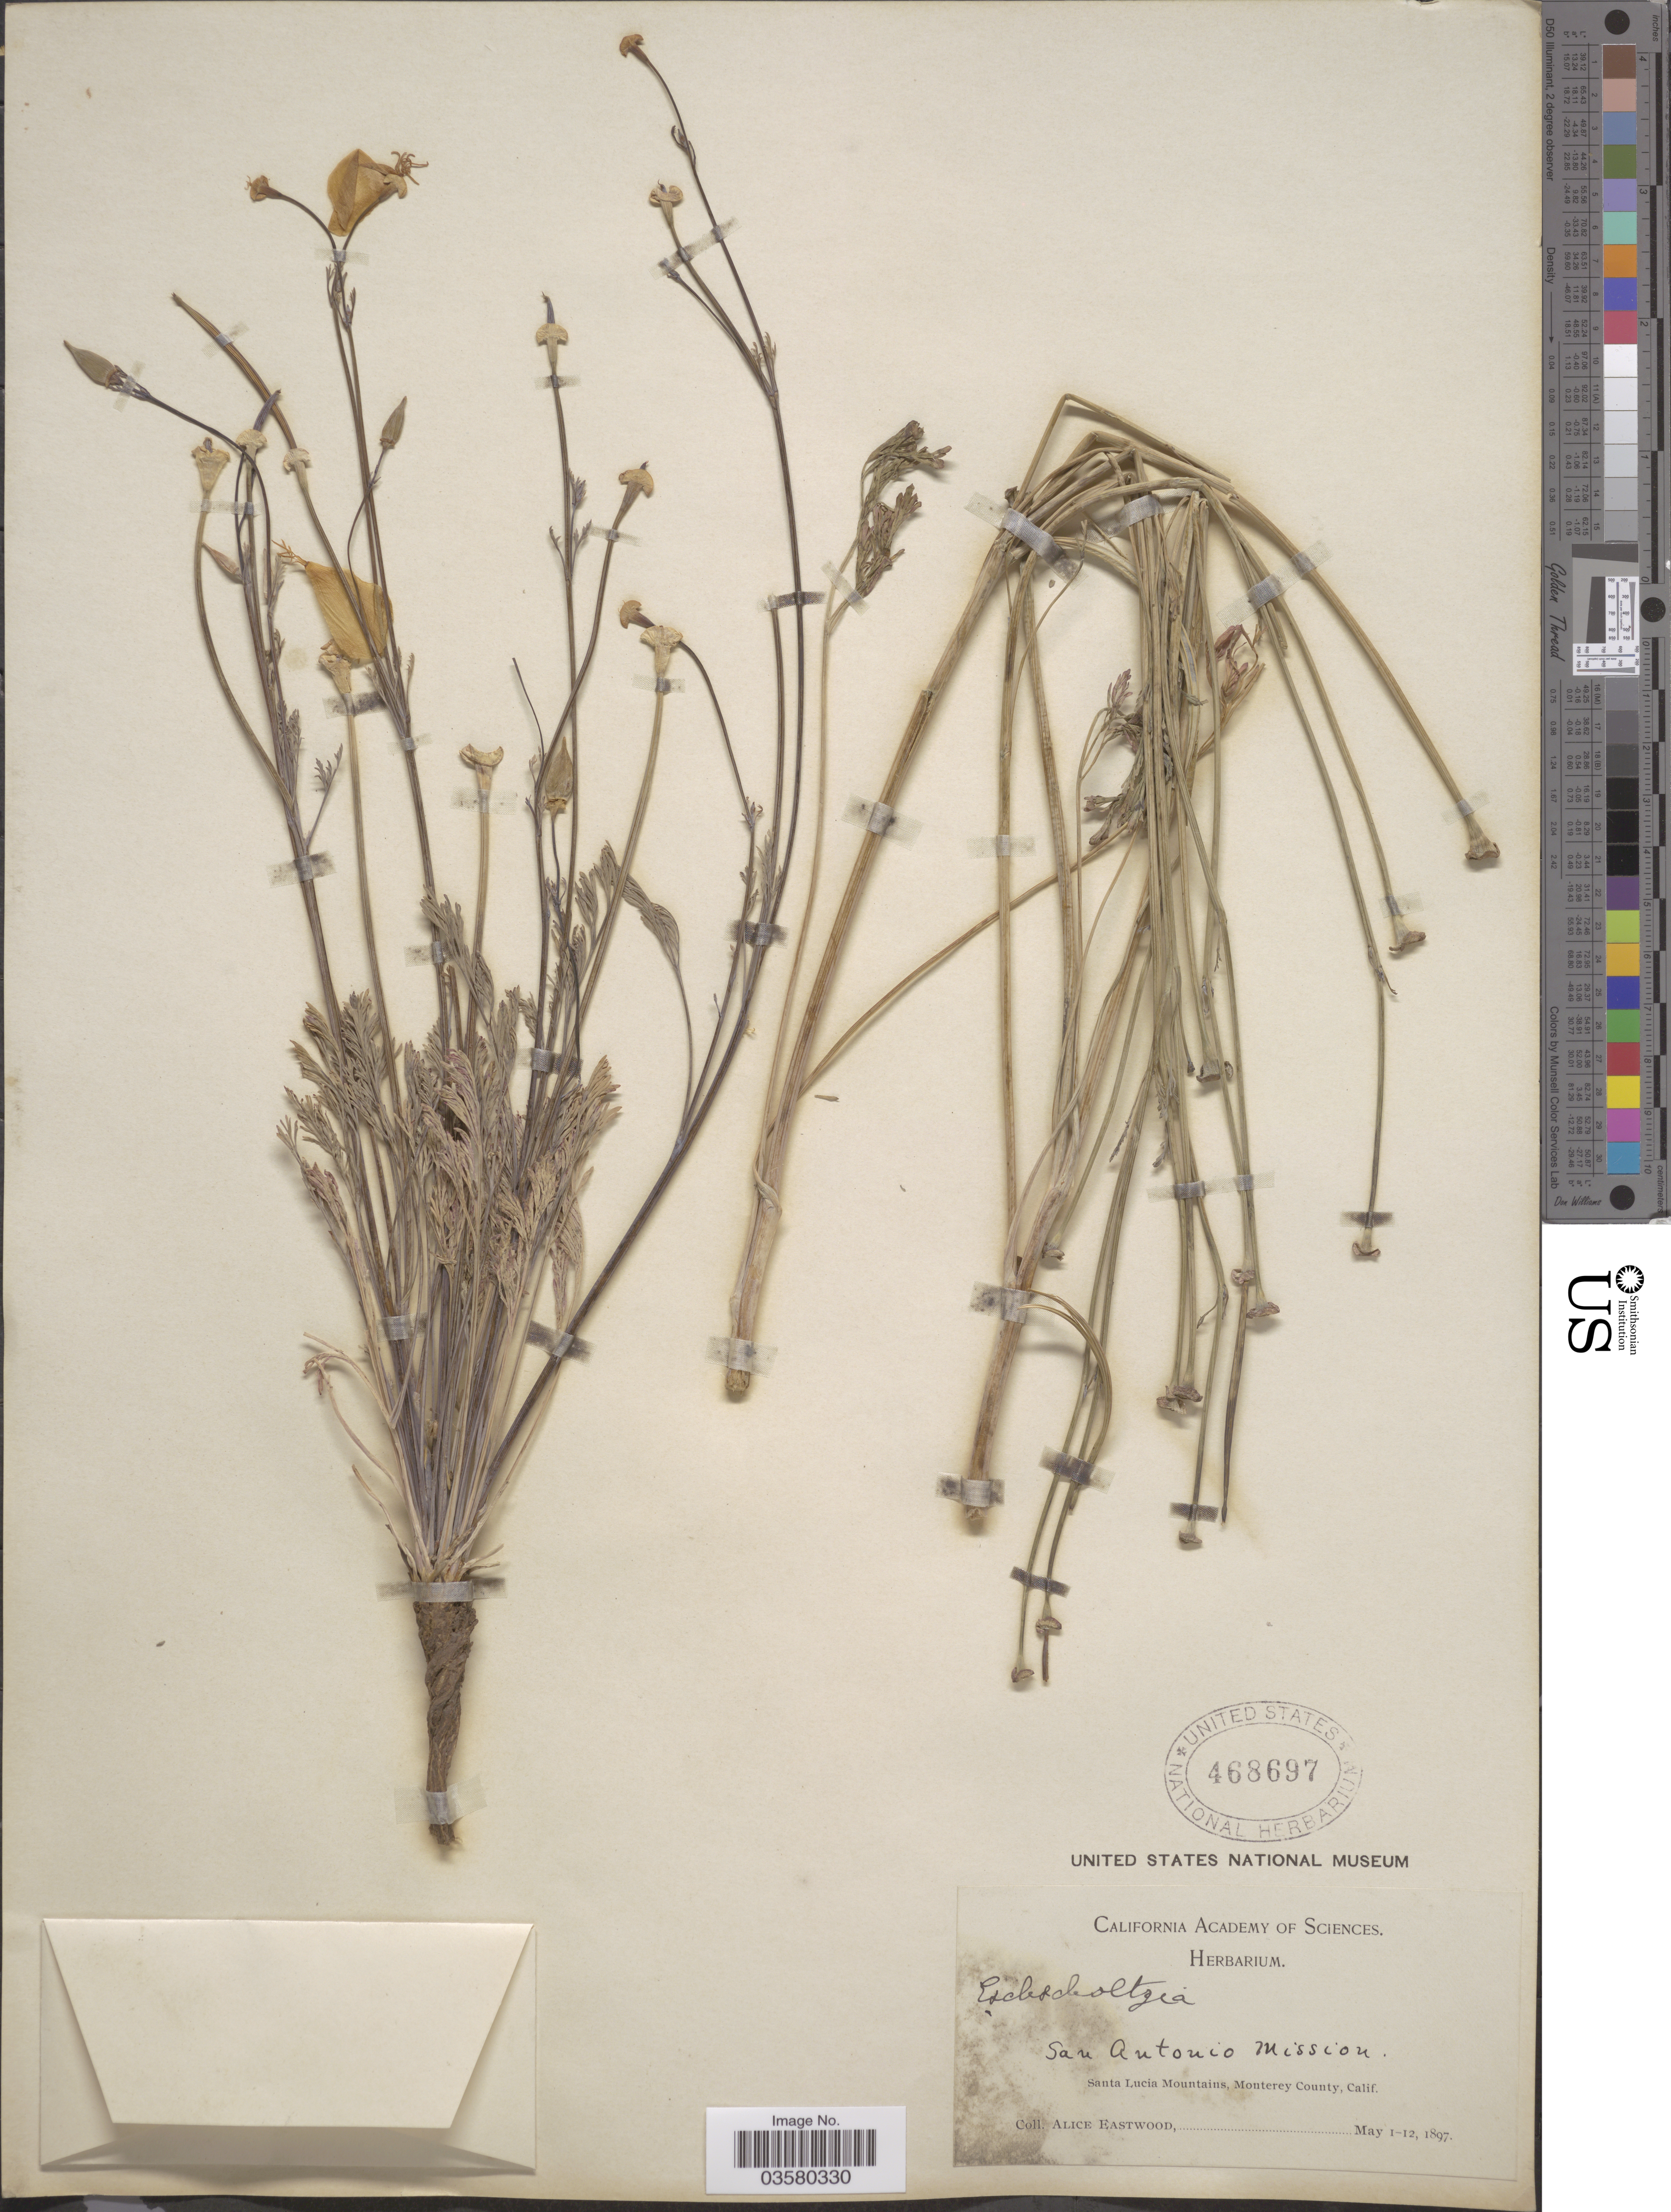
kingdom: Plantae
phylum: Tracheophyta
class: Magnoliopsida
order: Ranunculales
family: Papaveraceae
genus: Eschscholzia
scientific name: Eschscholzia californica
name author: Cham.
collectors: A. Eastwood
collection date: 1897-05-01/1897-05-12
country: United States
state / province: California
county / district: Monterey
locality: San Antonio Mission. Santa Lucia Mountains, Monterey County.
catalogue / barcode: US 468697